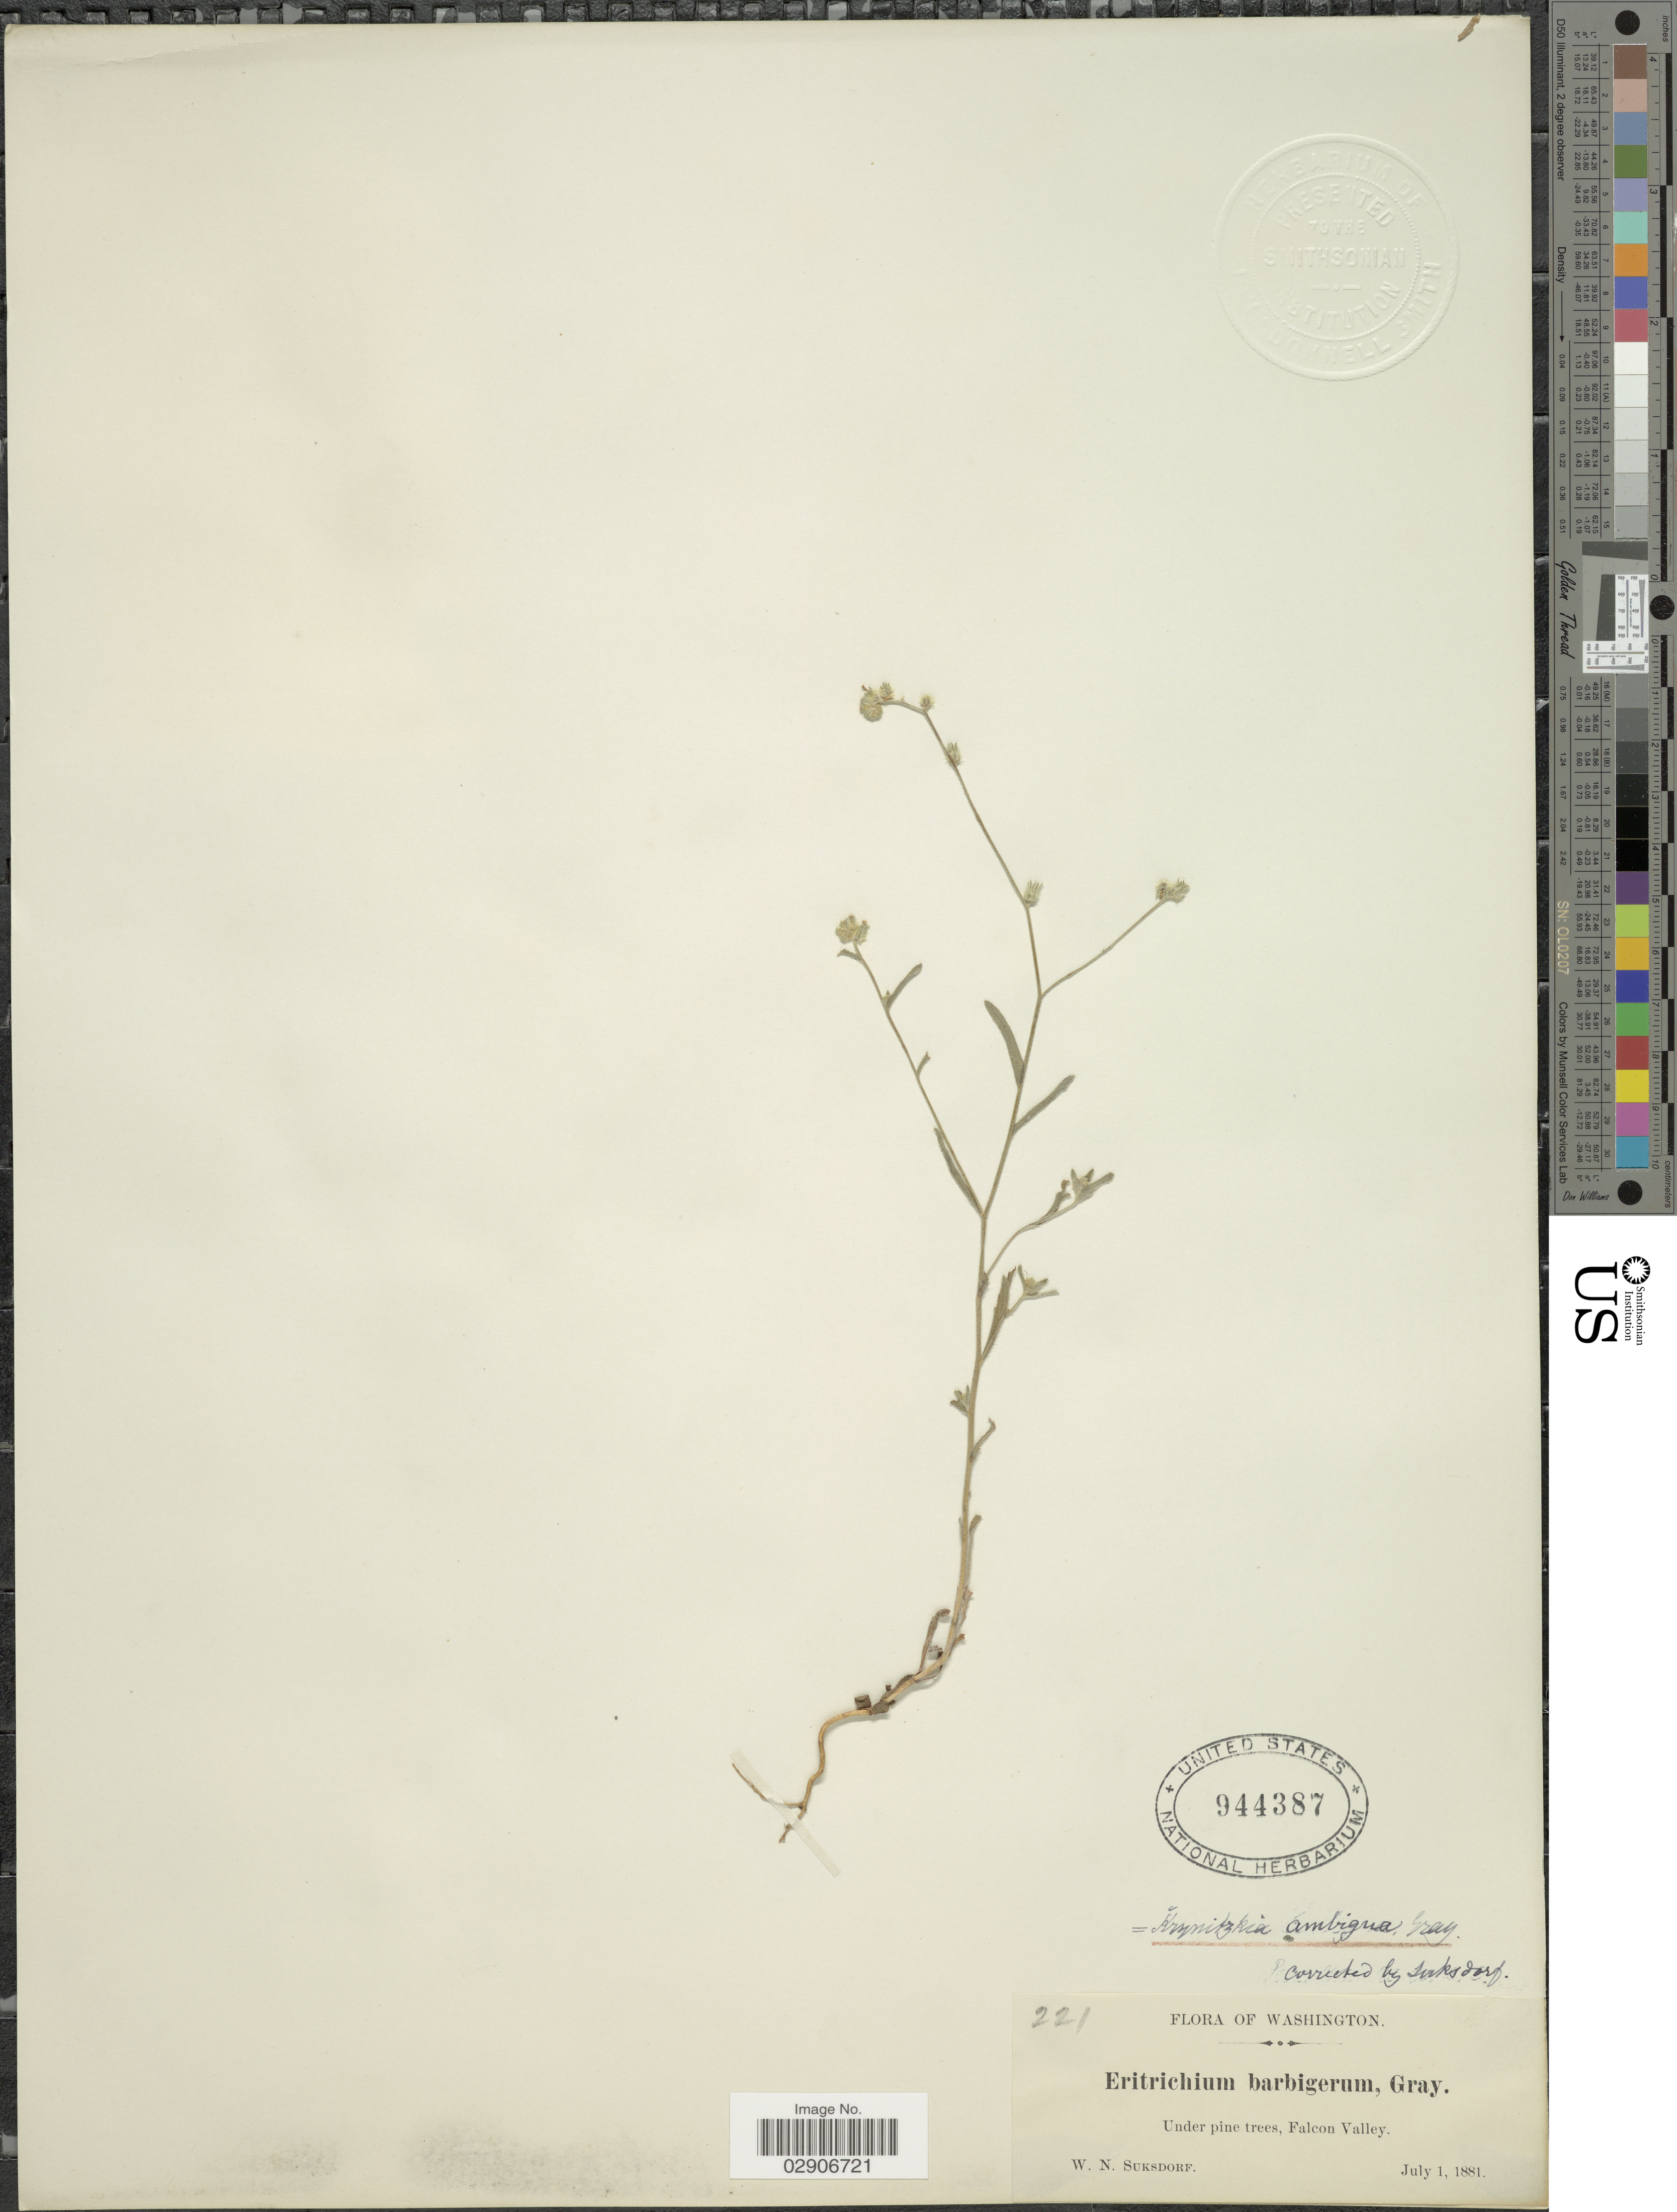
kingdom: Plantae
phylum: Tracheophyta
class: Magnoliopsida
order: Boraginales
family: Boraginaceae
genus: Cryptantha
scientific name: Cryptantha ambigua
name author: (A. Gray) Greene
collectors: W. N. Suksdorf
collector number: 221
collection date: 1881-07-01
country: United States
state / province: Washington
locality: Under pine trees, Falcon Valley. Washington.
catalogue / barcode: US 944387